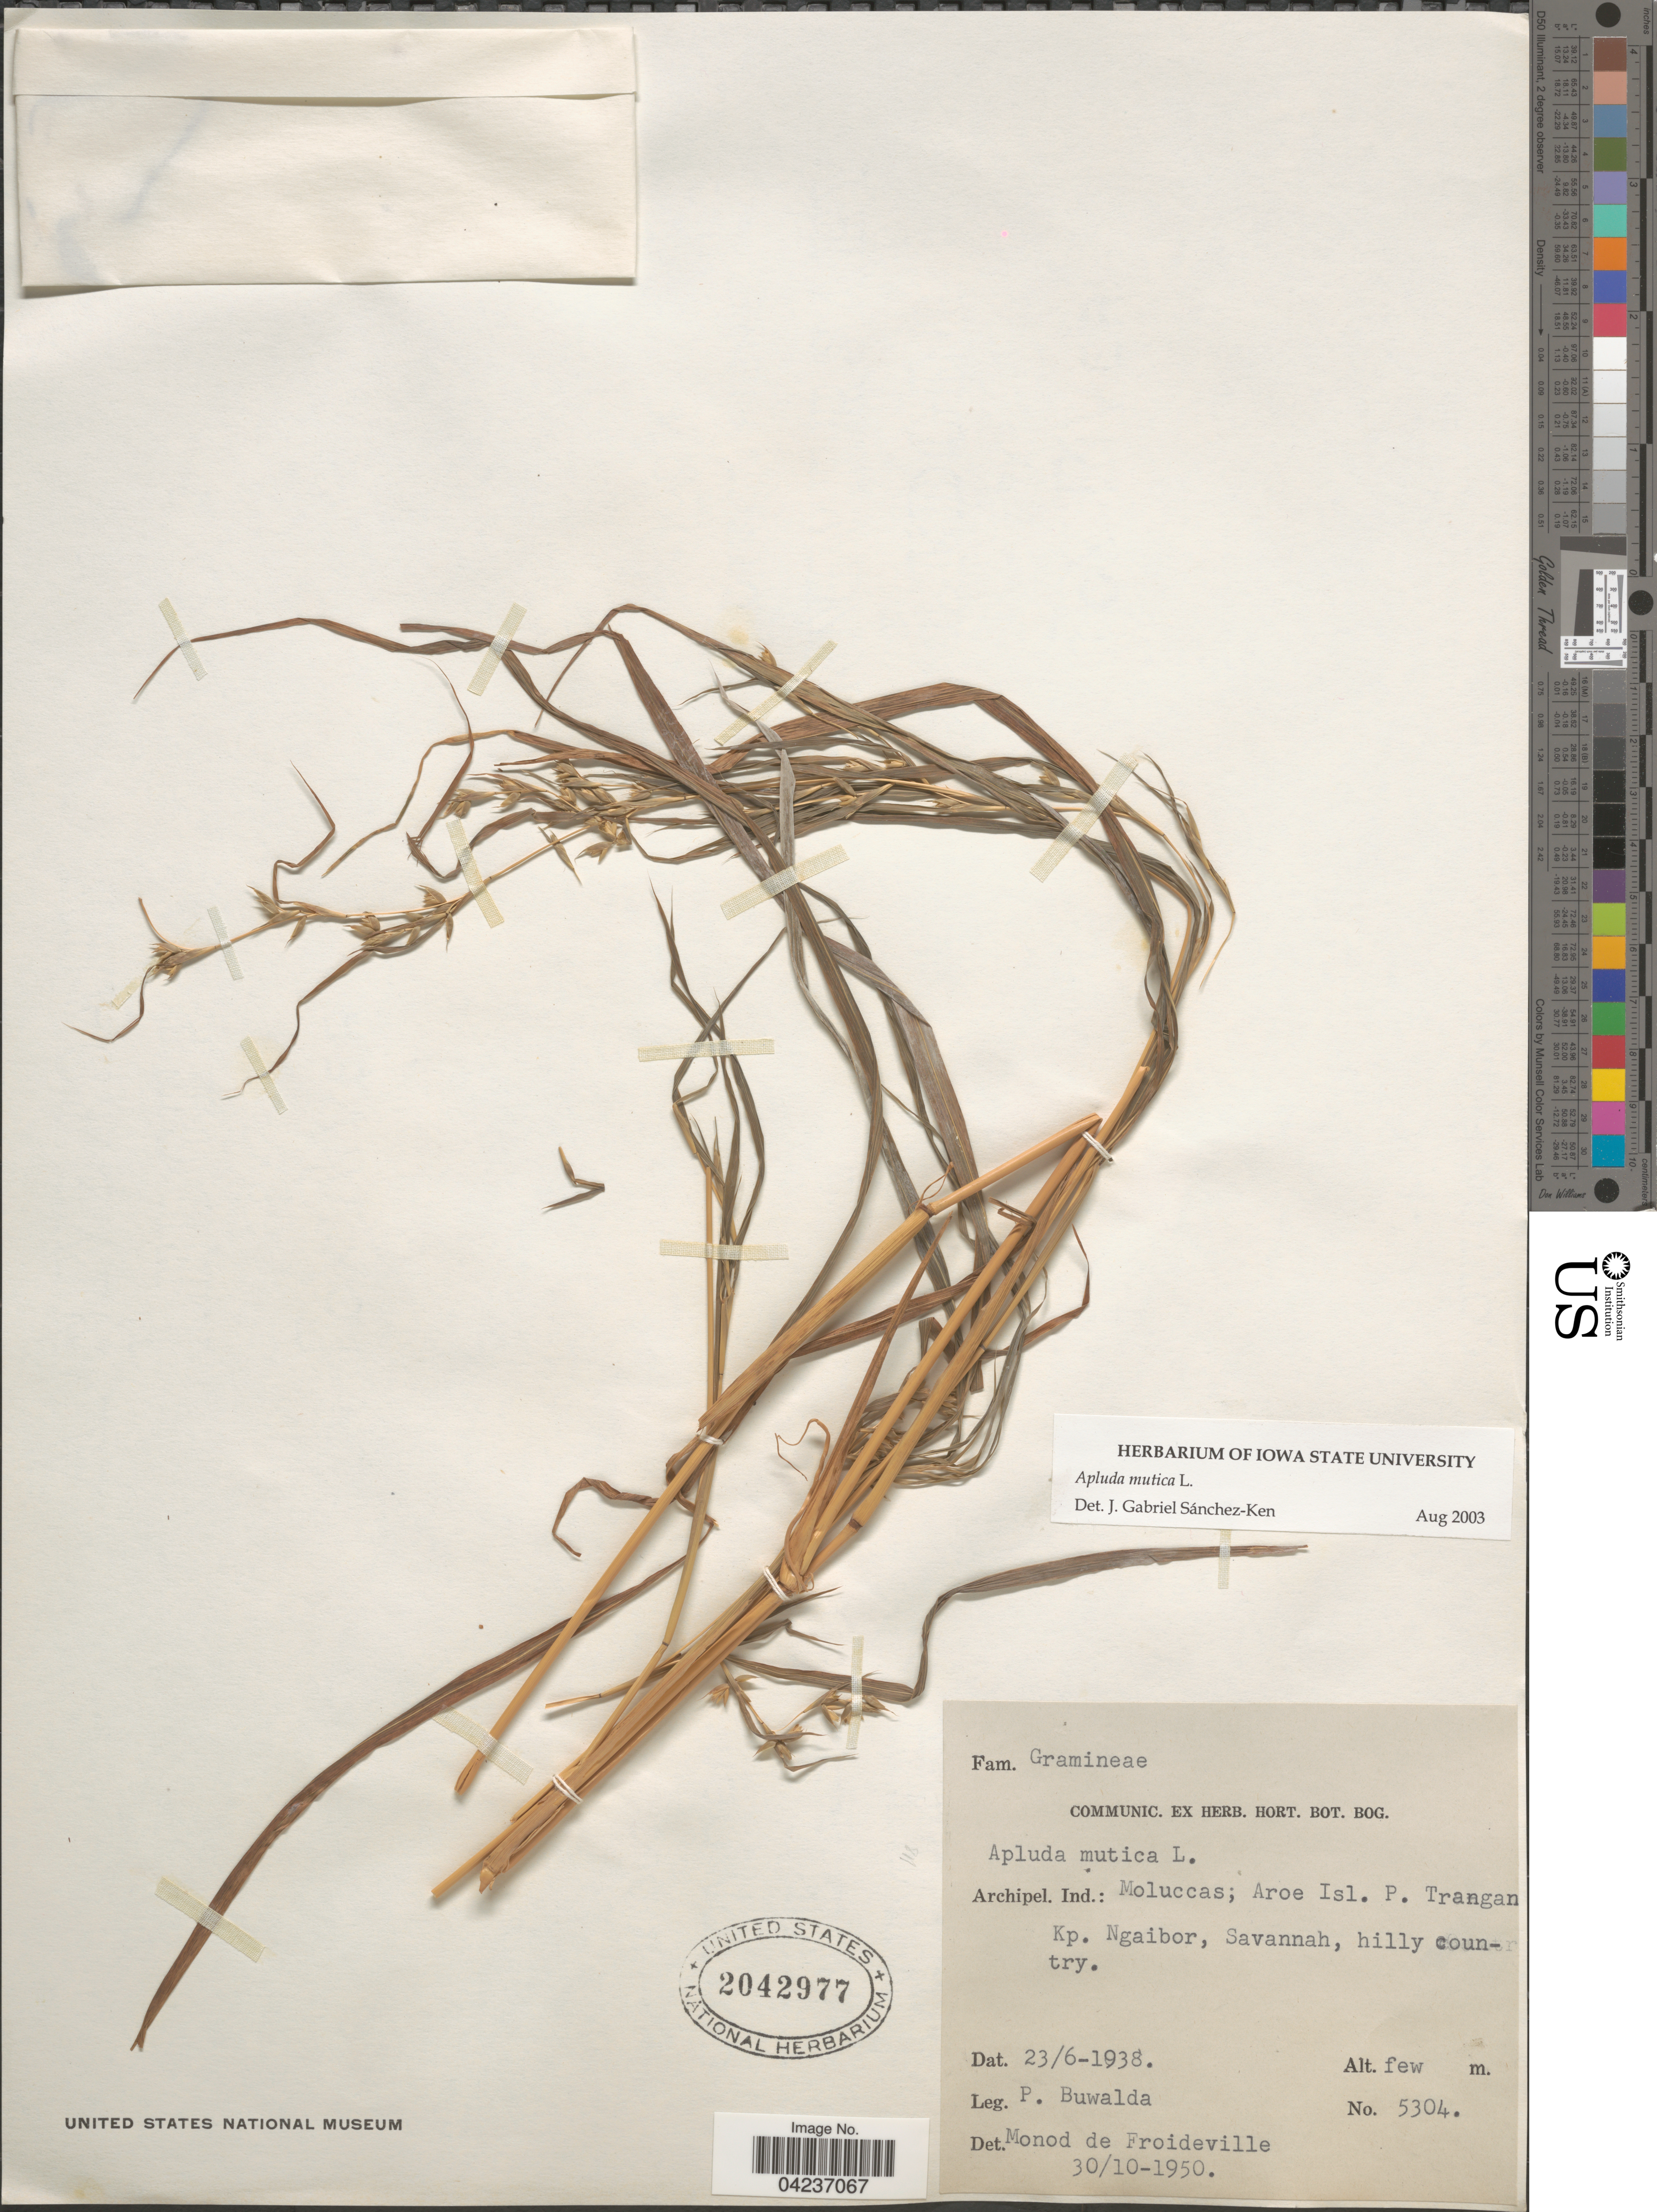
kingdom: Plantae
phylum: Tracheophyta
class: Liliopsida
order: Poales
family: Poaceae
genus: Apluda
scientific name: Apluda mutica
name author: L.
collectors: P. Buwalda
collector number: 5304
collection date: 1938-06-23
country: Indonesia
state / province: Maluku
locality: Archipel. Ind.: Moluccas; Aroe Isl. P. Trangan Kp. Ngaibor, Savannah, hilly country.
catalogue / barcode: US 2042977